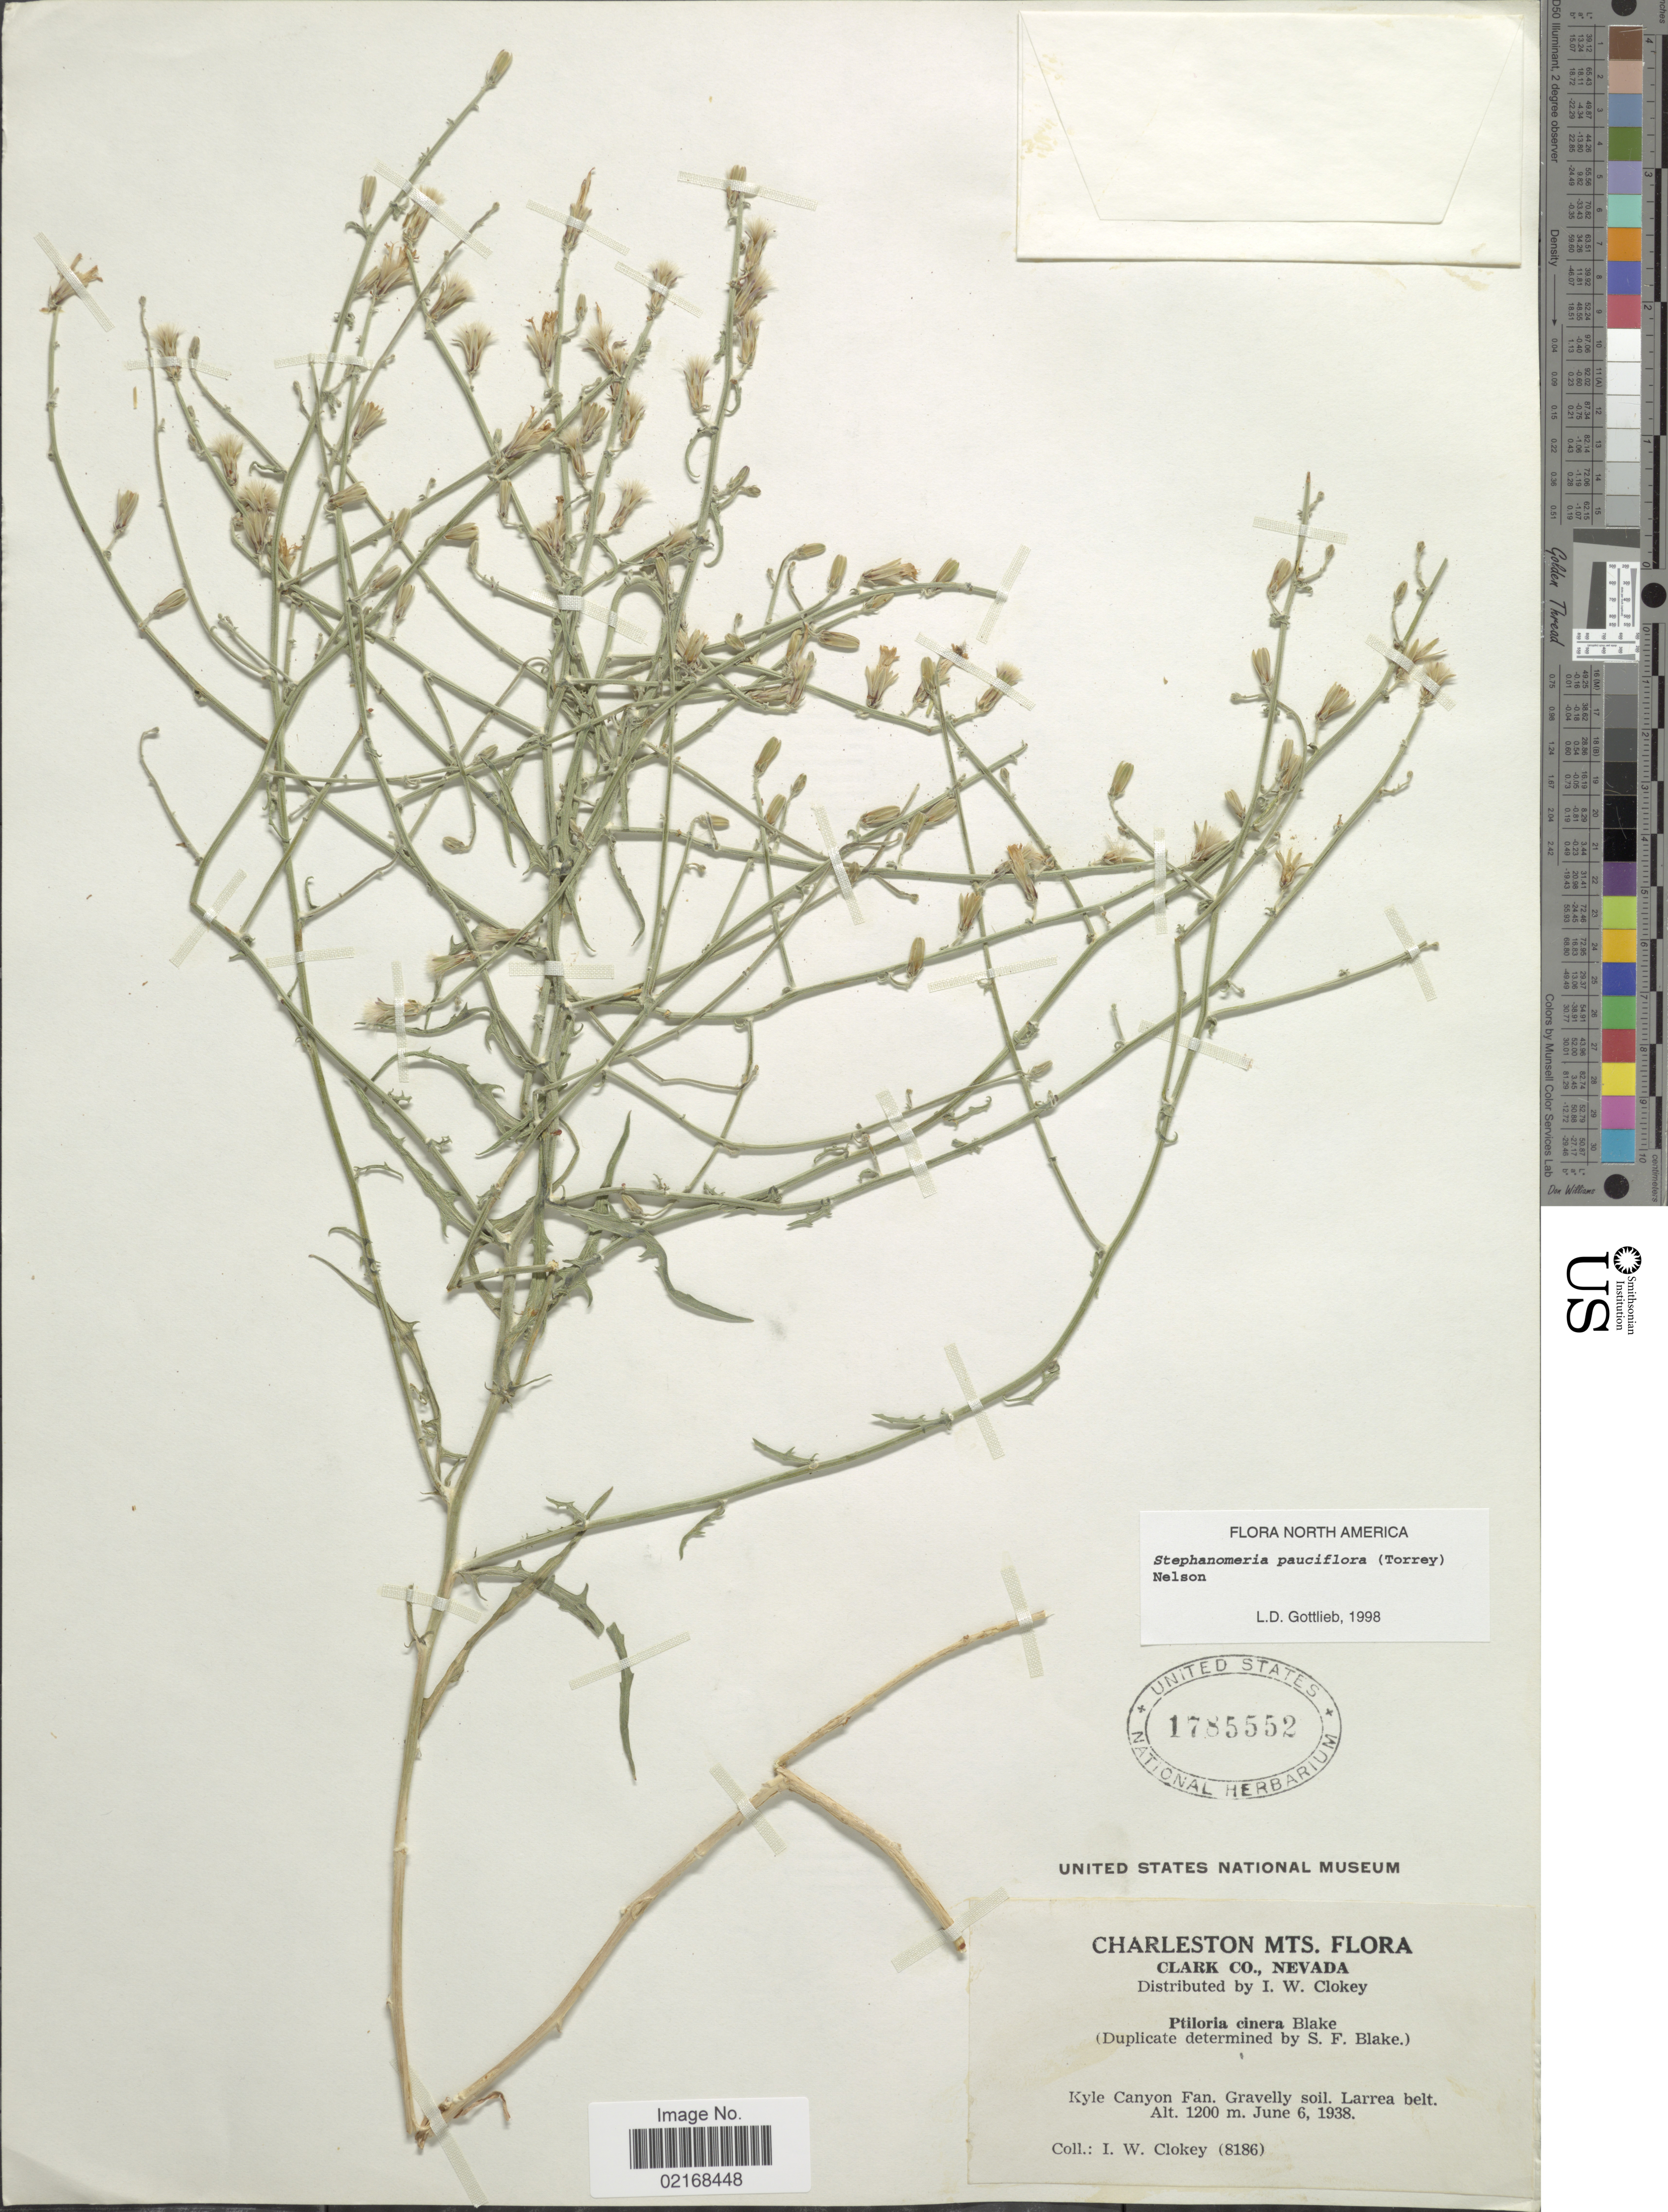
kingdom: Plantae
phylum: Tracheophyta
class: Magnoliopsida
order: Asterales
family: Asteraceae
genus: Stephanomeria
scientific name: Stephanomeria pauciflora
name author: (Torr.) A. Nelson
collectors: I. W. Clokey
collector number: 8186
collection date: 1938-06-06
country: United States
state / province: Nevada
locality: Charleston Mts., Clark Co., Nevada, Kyle Canyon Fan, Larrea belt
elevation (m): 1200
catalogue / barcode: US 1785552